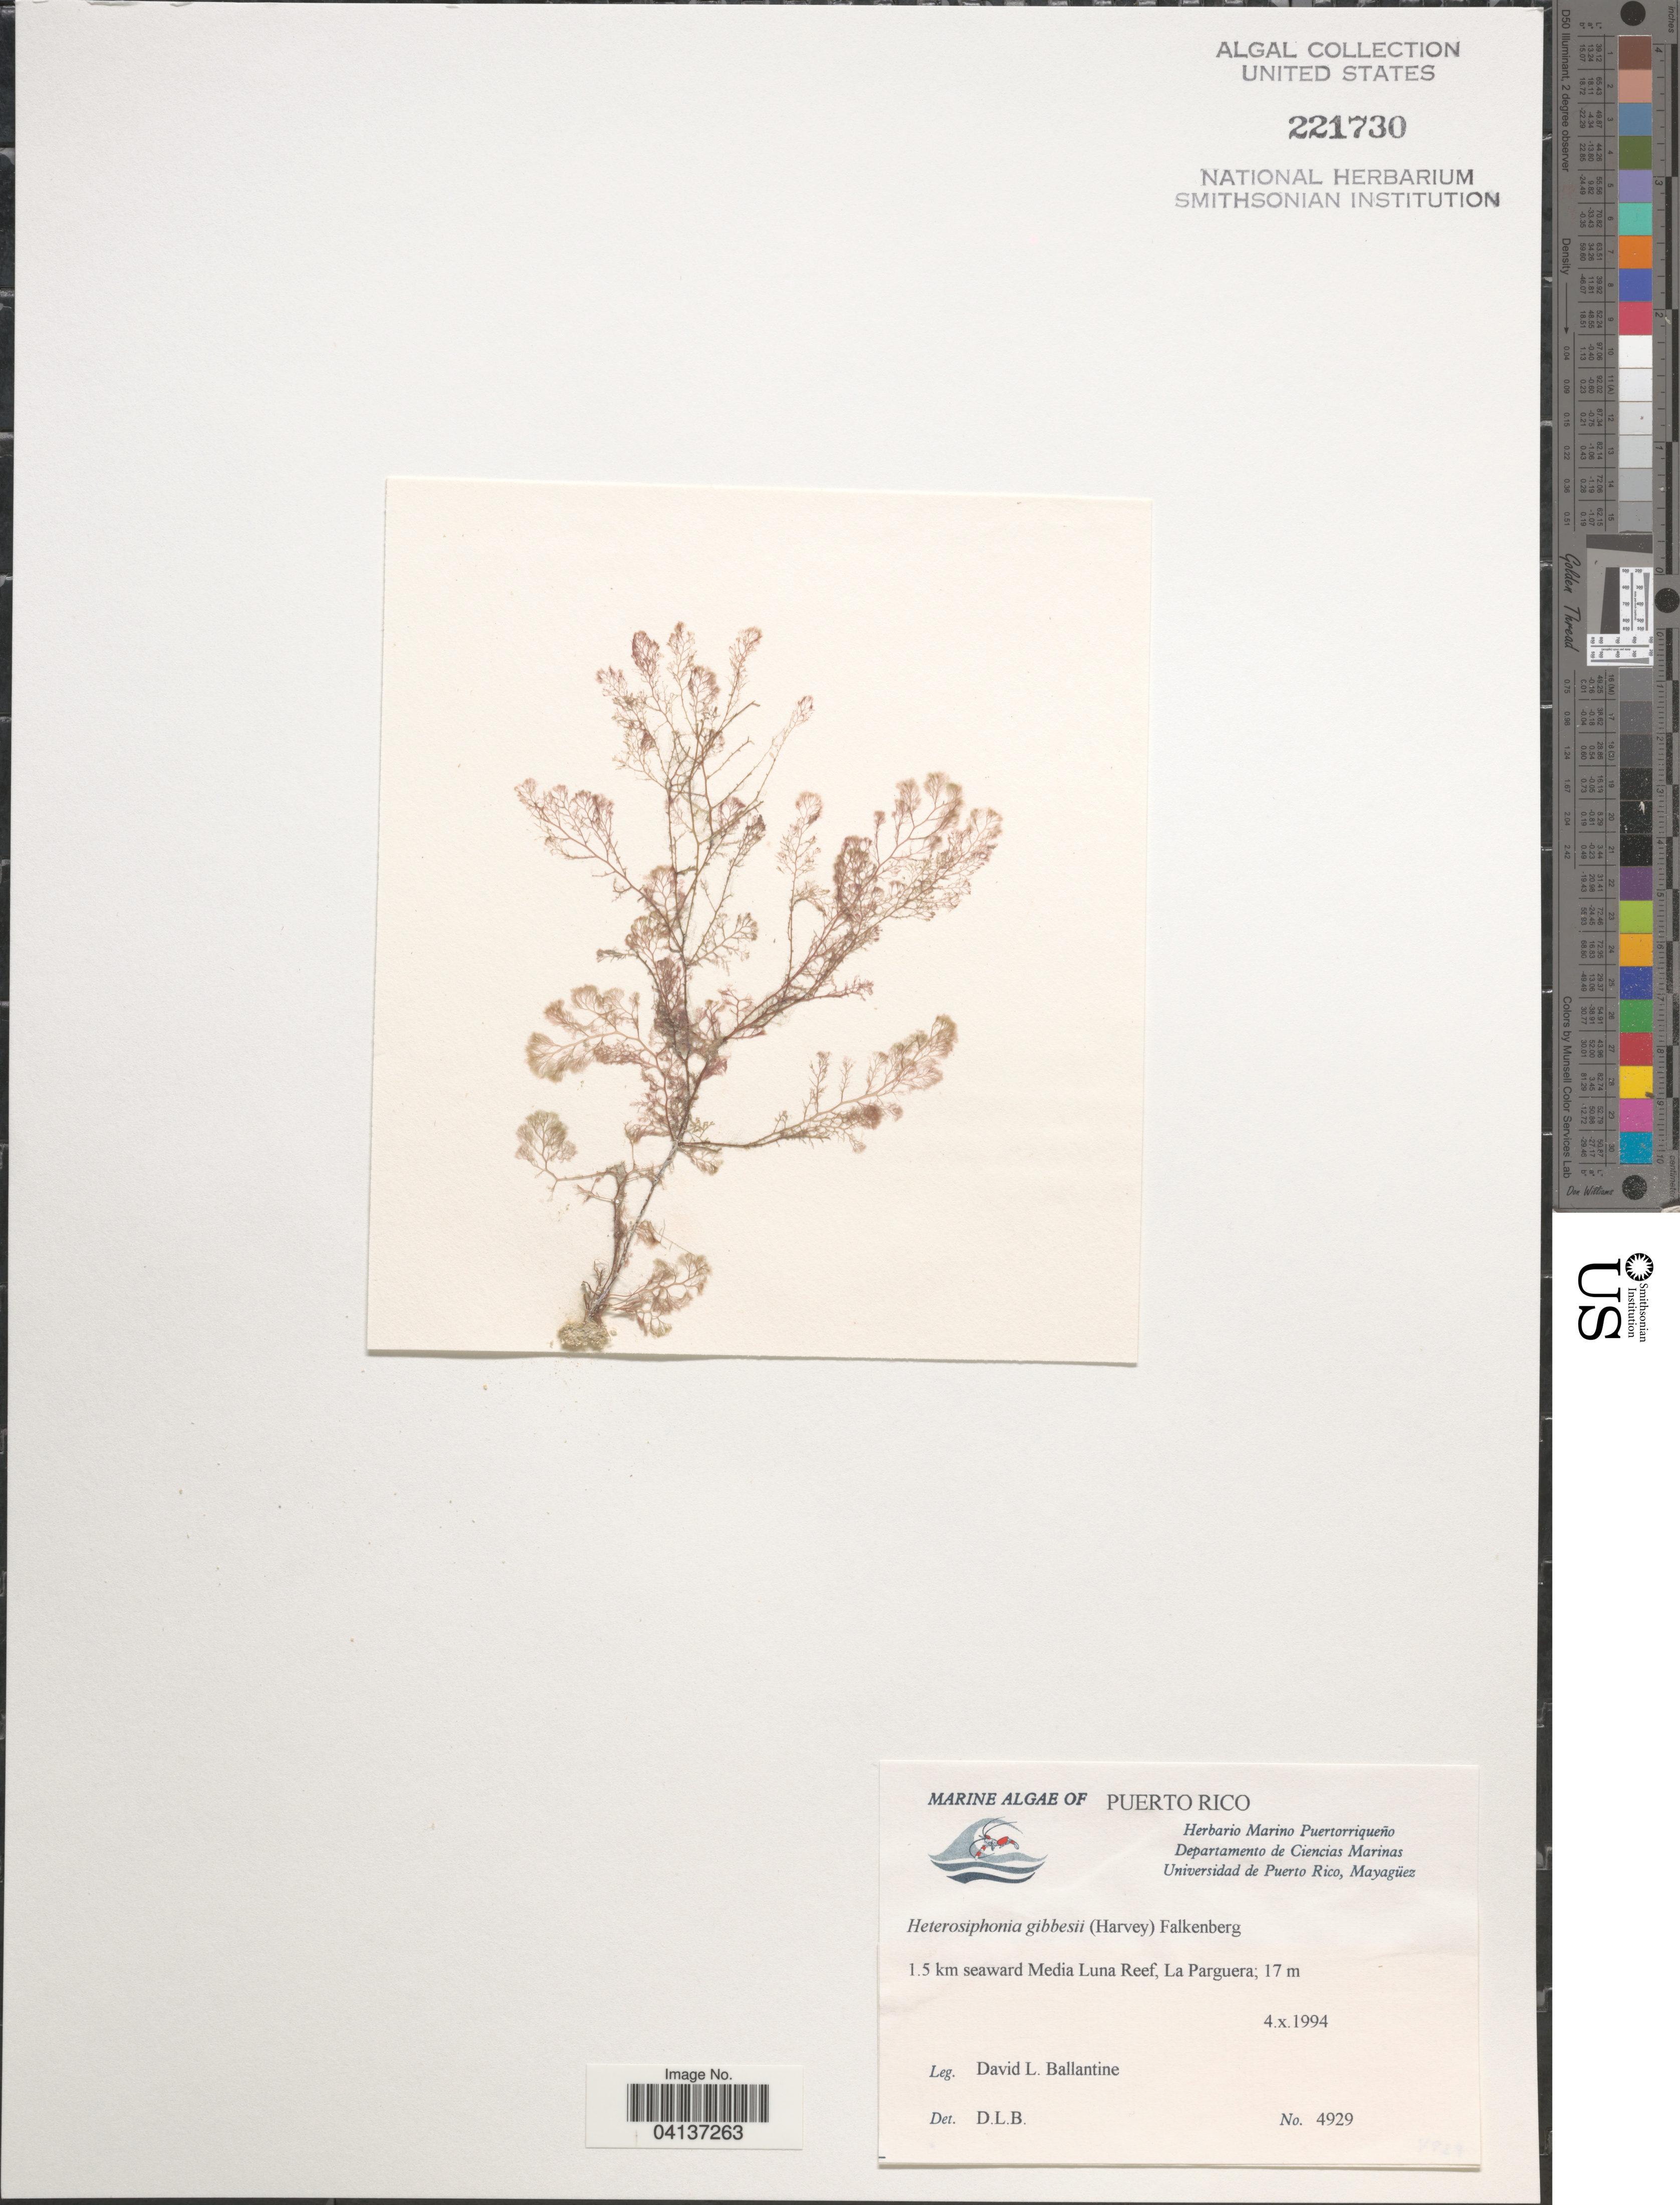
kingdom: Plantae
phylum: Rhodophyta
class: Florideophyceae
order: Ceramiales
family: Dasyaceae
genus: Heterosiphonia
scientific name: Heterosiphonia gibbesii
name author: (Harv.)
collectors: D.L. Ballantine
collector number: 4929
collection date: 1994-10-04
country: Puerto Rico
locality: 1.5 km seaward Media Luna Reef, La Parguera.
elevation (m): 17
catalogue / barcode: US 221730